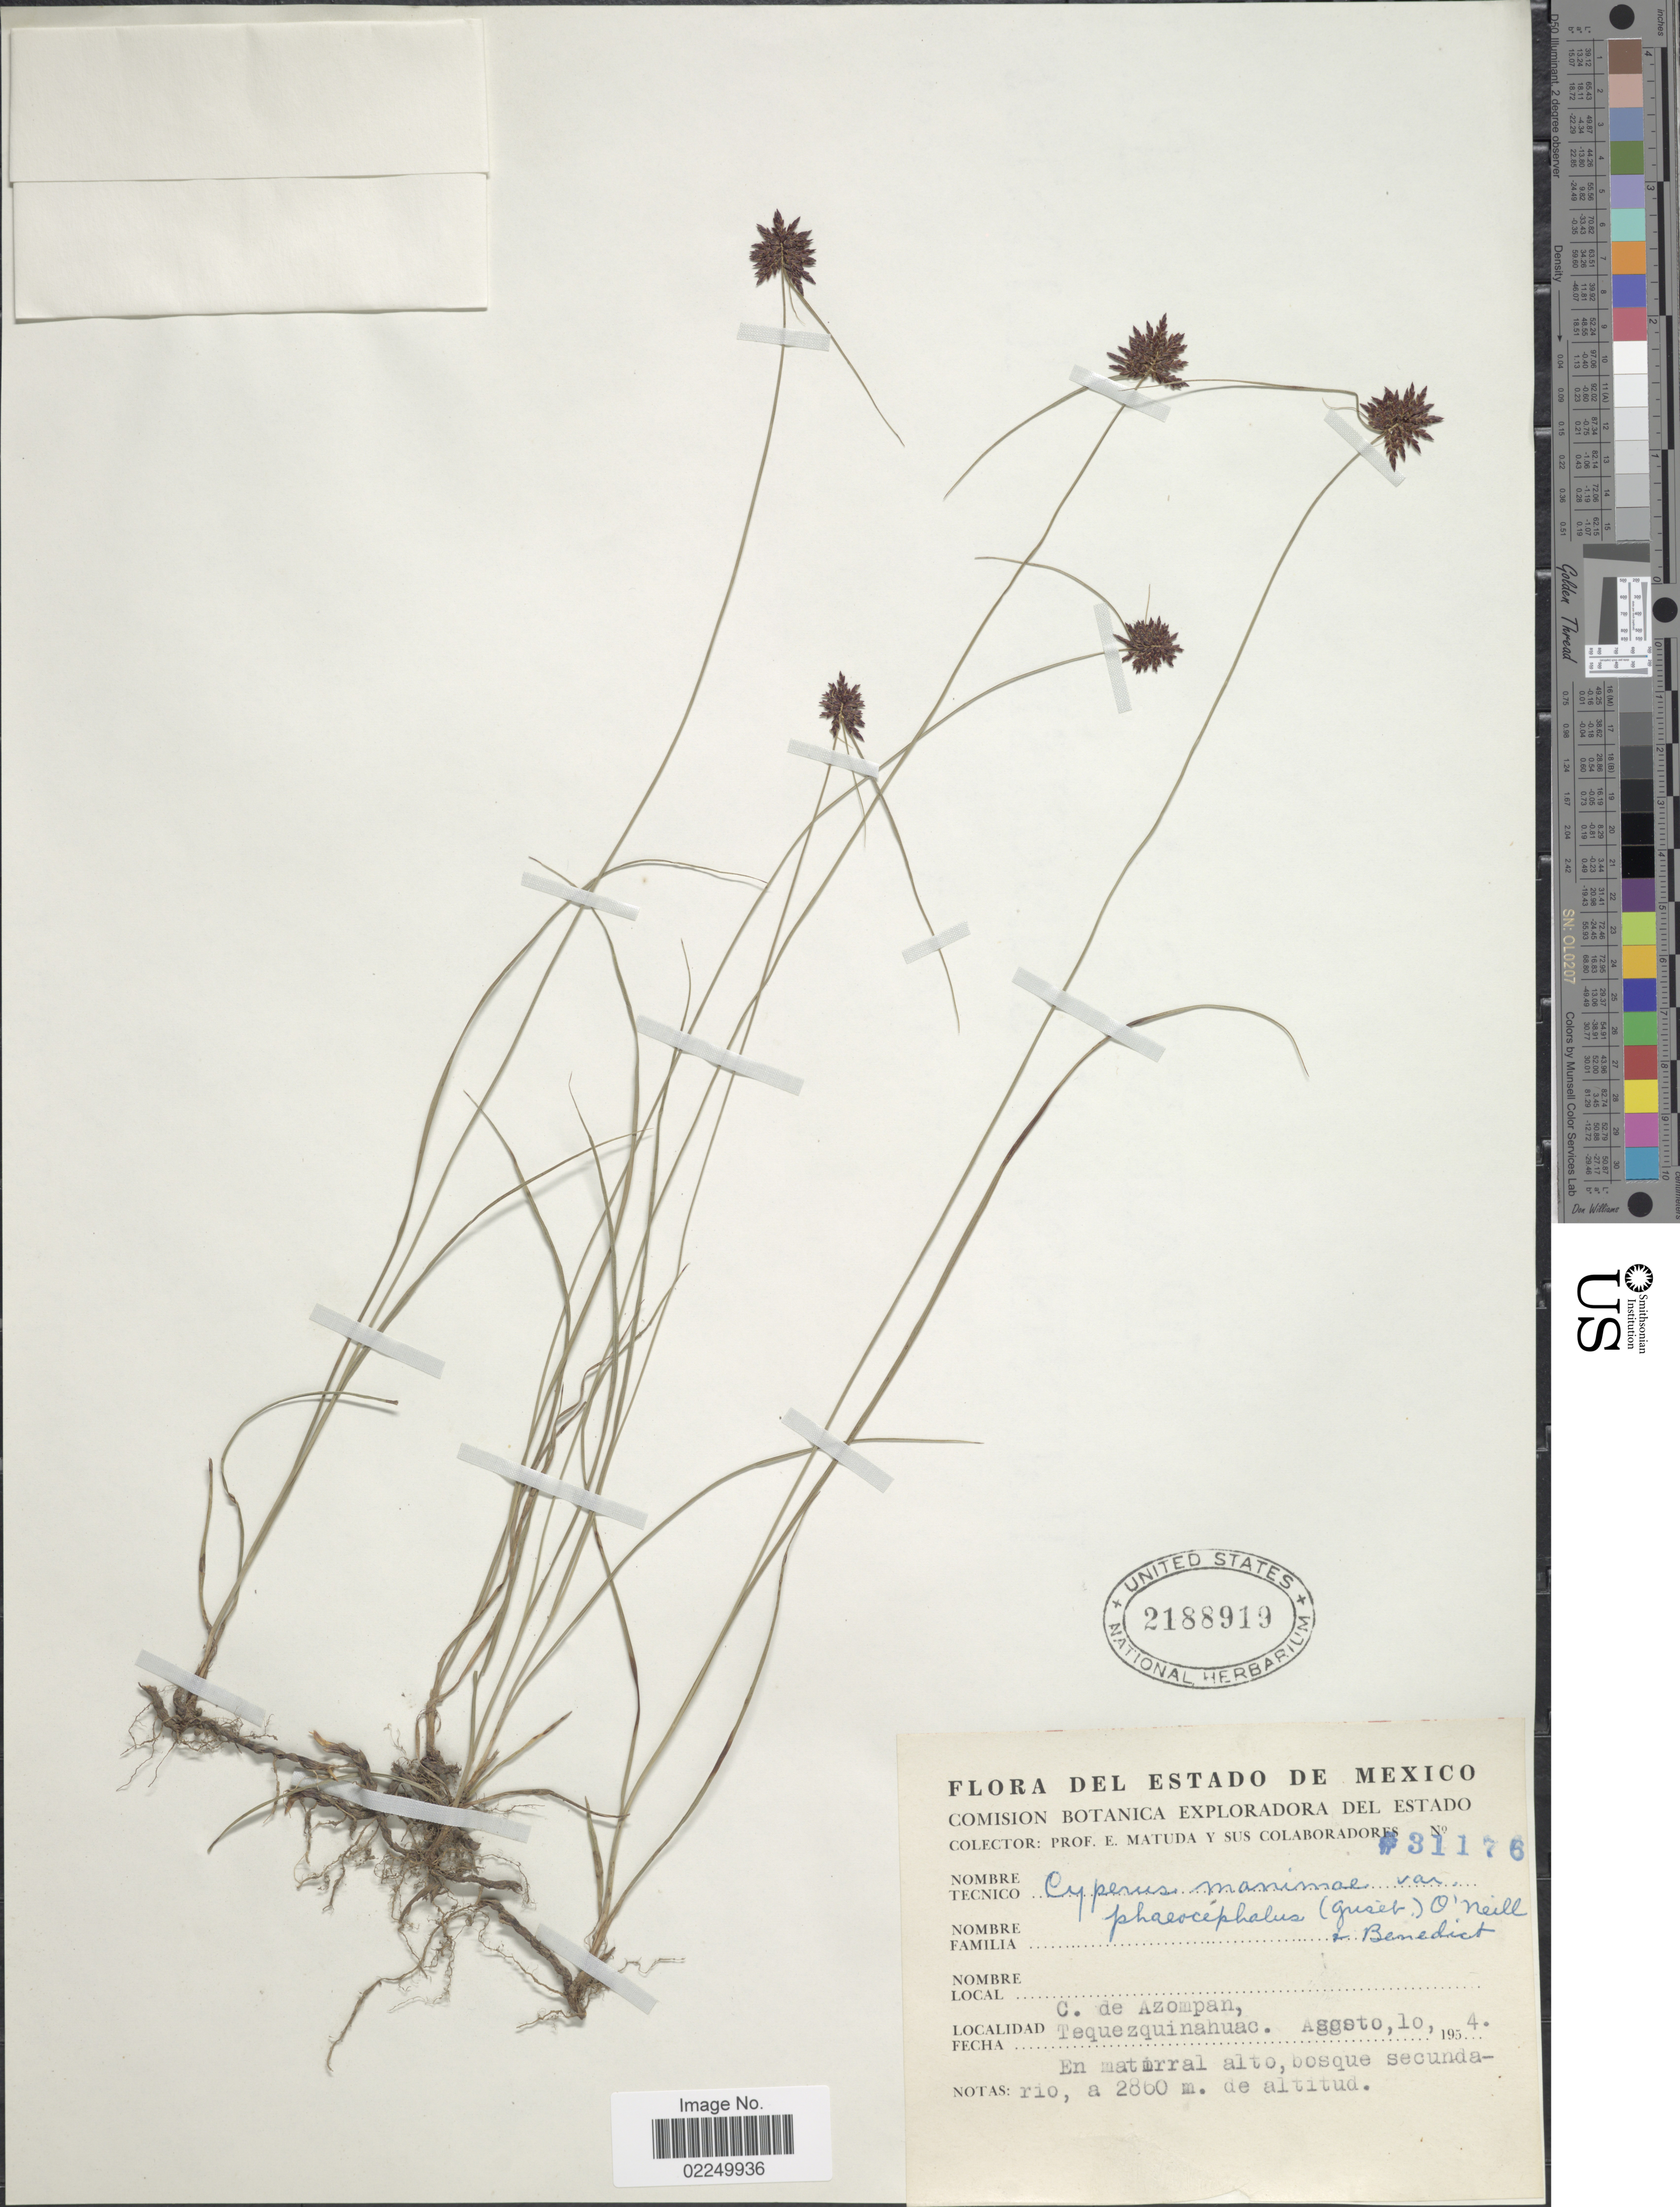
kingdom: Plantae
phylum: Tracheophyta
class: Liliopsida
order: Poales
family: Cyperaceae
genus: Cyperus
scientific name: Cyperus spectabilis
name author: Link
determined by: Strong, Mark T., (BOT), Smithsonian Institution - National Museum of Natural History (UNITED STATES)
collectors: E. Matuda & et al.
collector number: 31176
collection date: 1954-08-10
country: Mexico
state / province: México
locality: C. de Azompan, Tequezuinahuac, en matorral alto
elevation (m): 2860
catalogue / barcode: US 2188919